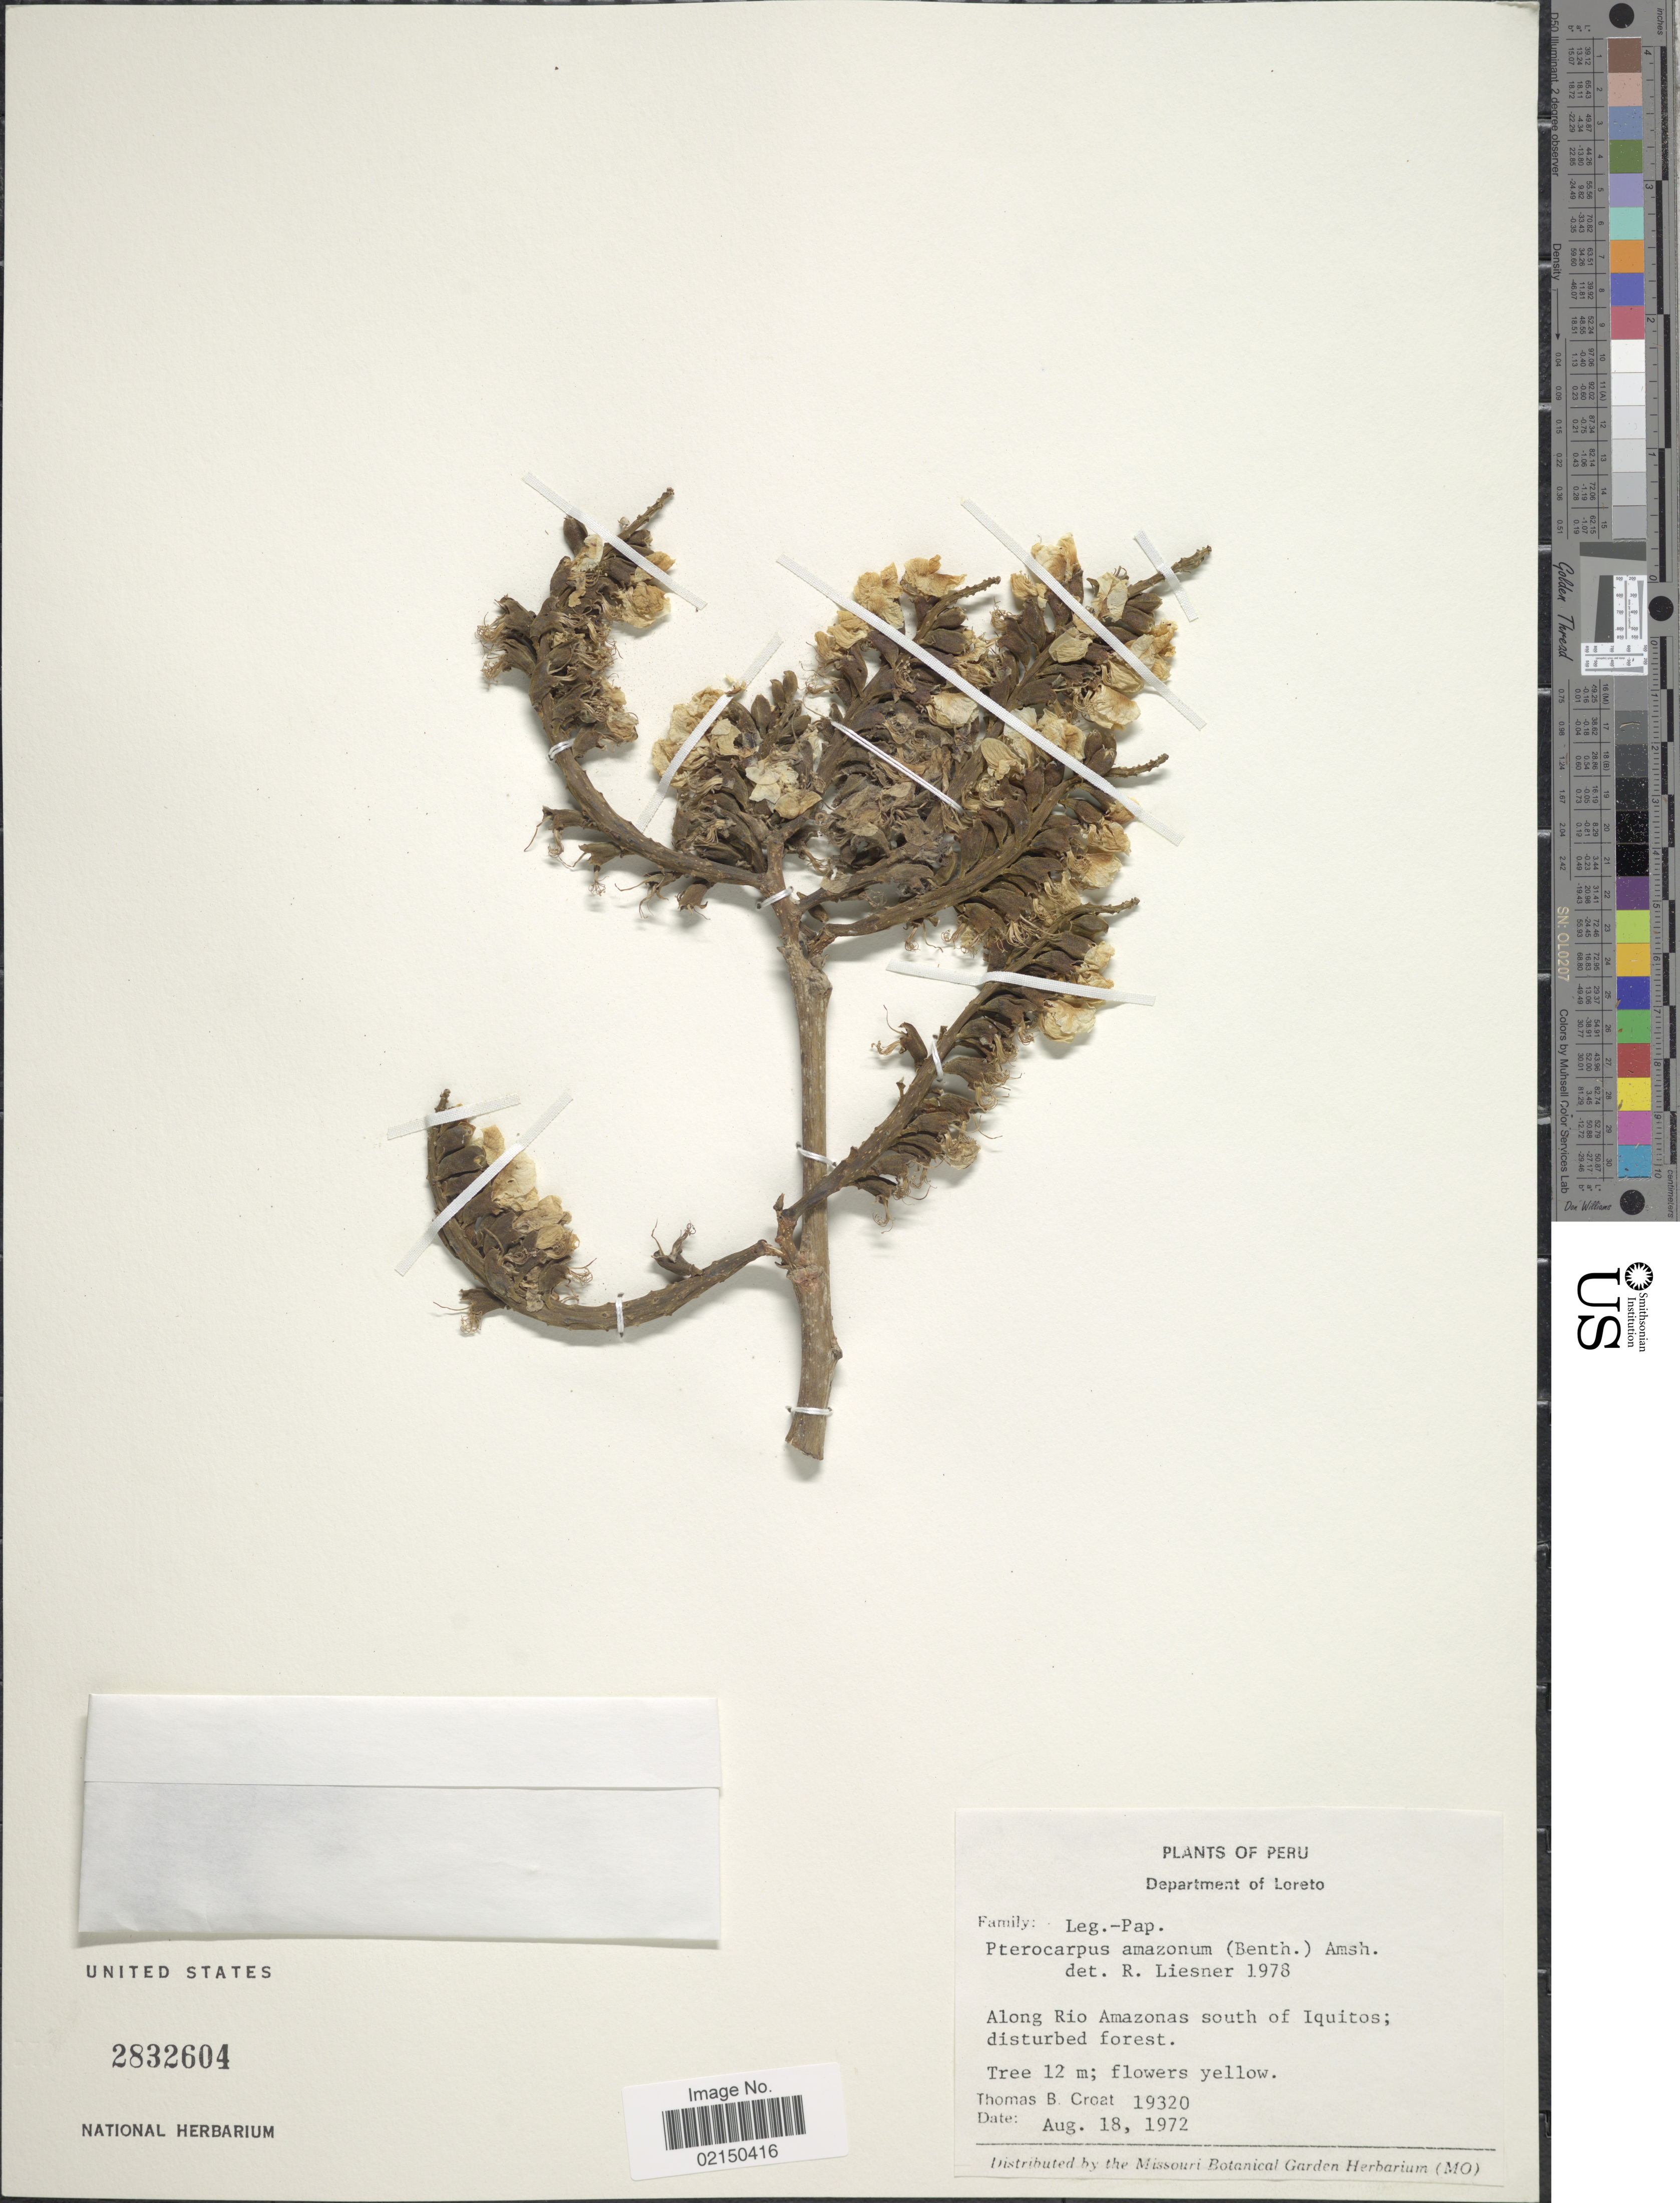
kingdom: Plantae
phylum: Tracheophyta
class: Magnoliopsida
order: Fabales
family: Fabaceae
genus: Pterocarpus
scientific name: Pterocarpus amazonum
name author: (Benth.) Amshoff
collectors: T. B. Croat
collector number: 19320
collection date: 1972-08-18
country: Peru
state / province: Loreto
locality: Along Rio Amazonas south of Iquitos; disturbed forest.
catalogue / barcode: US 2832604